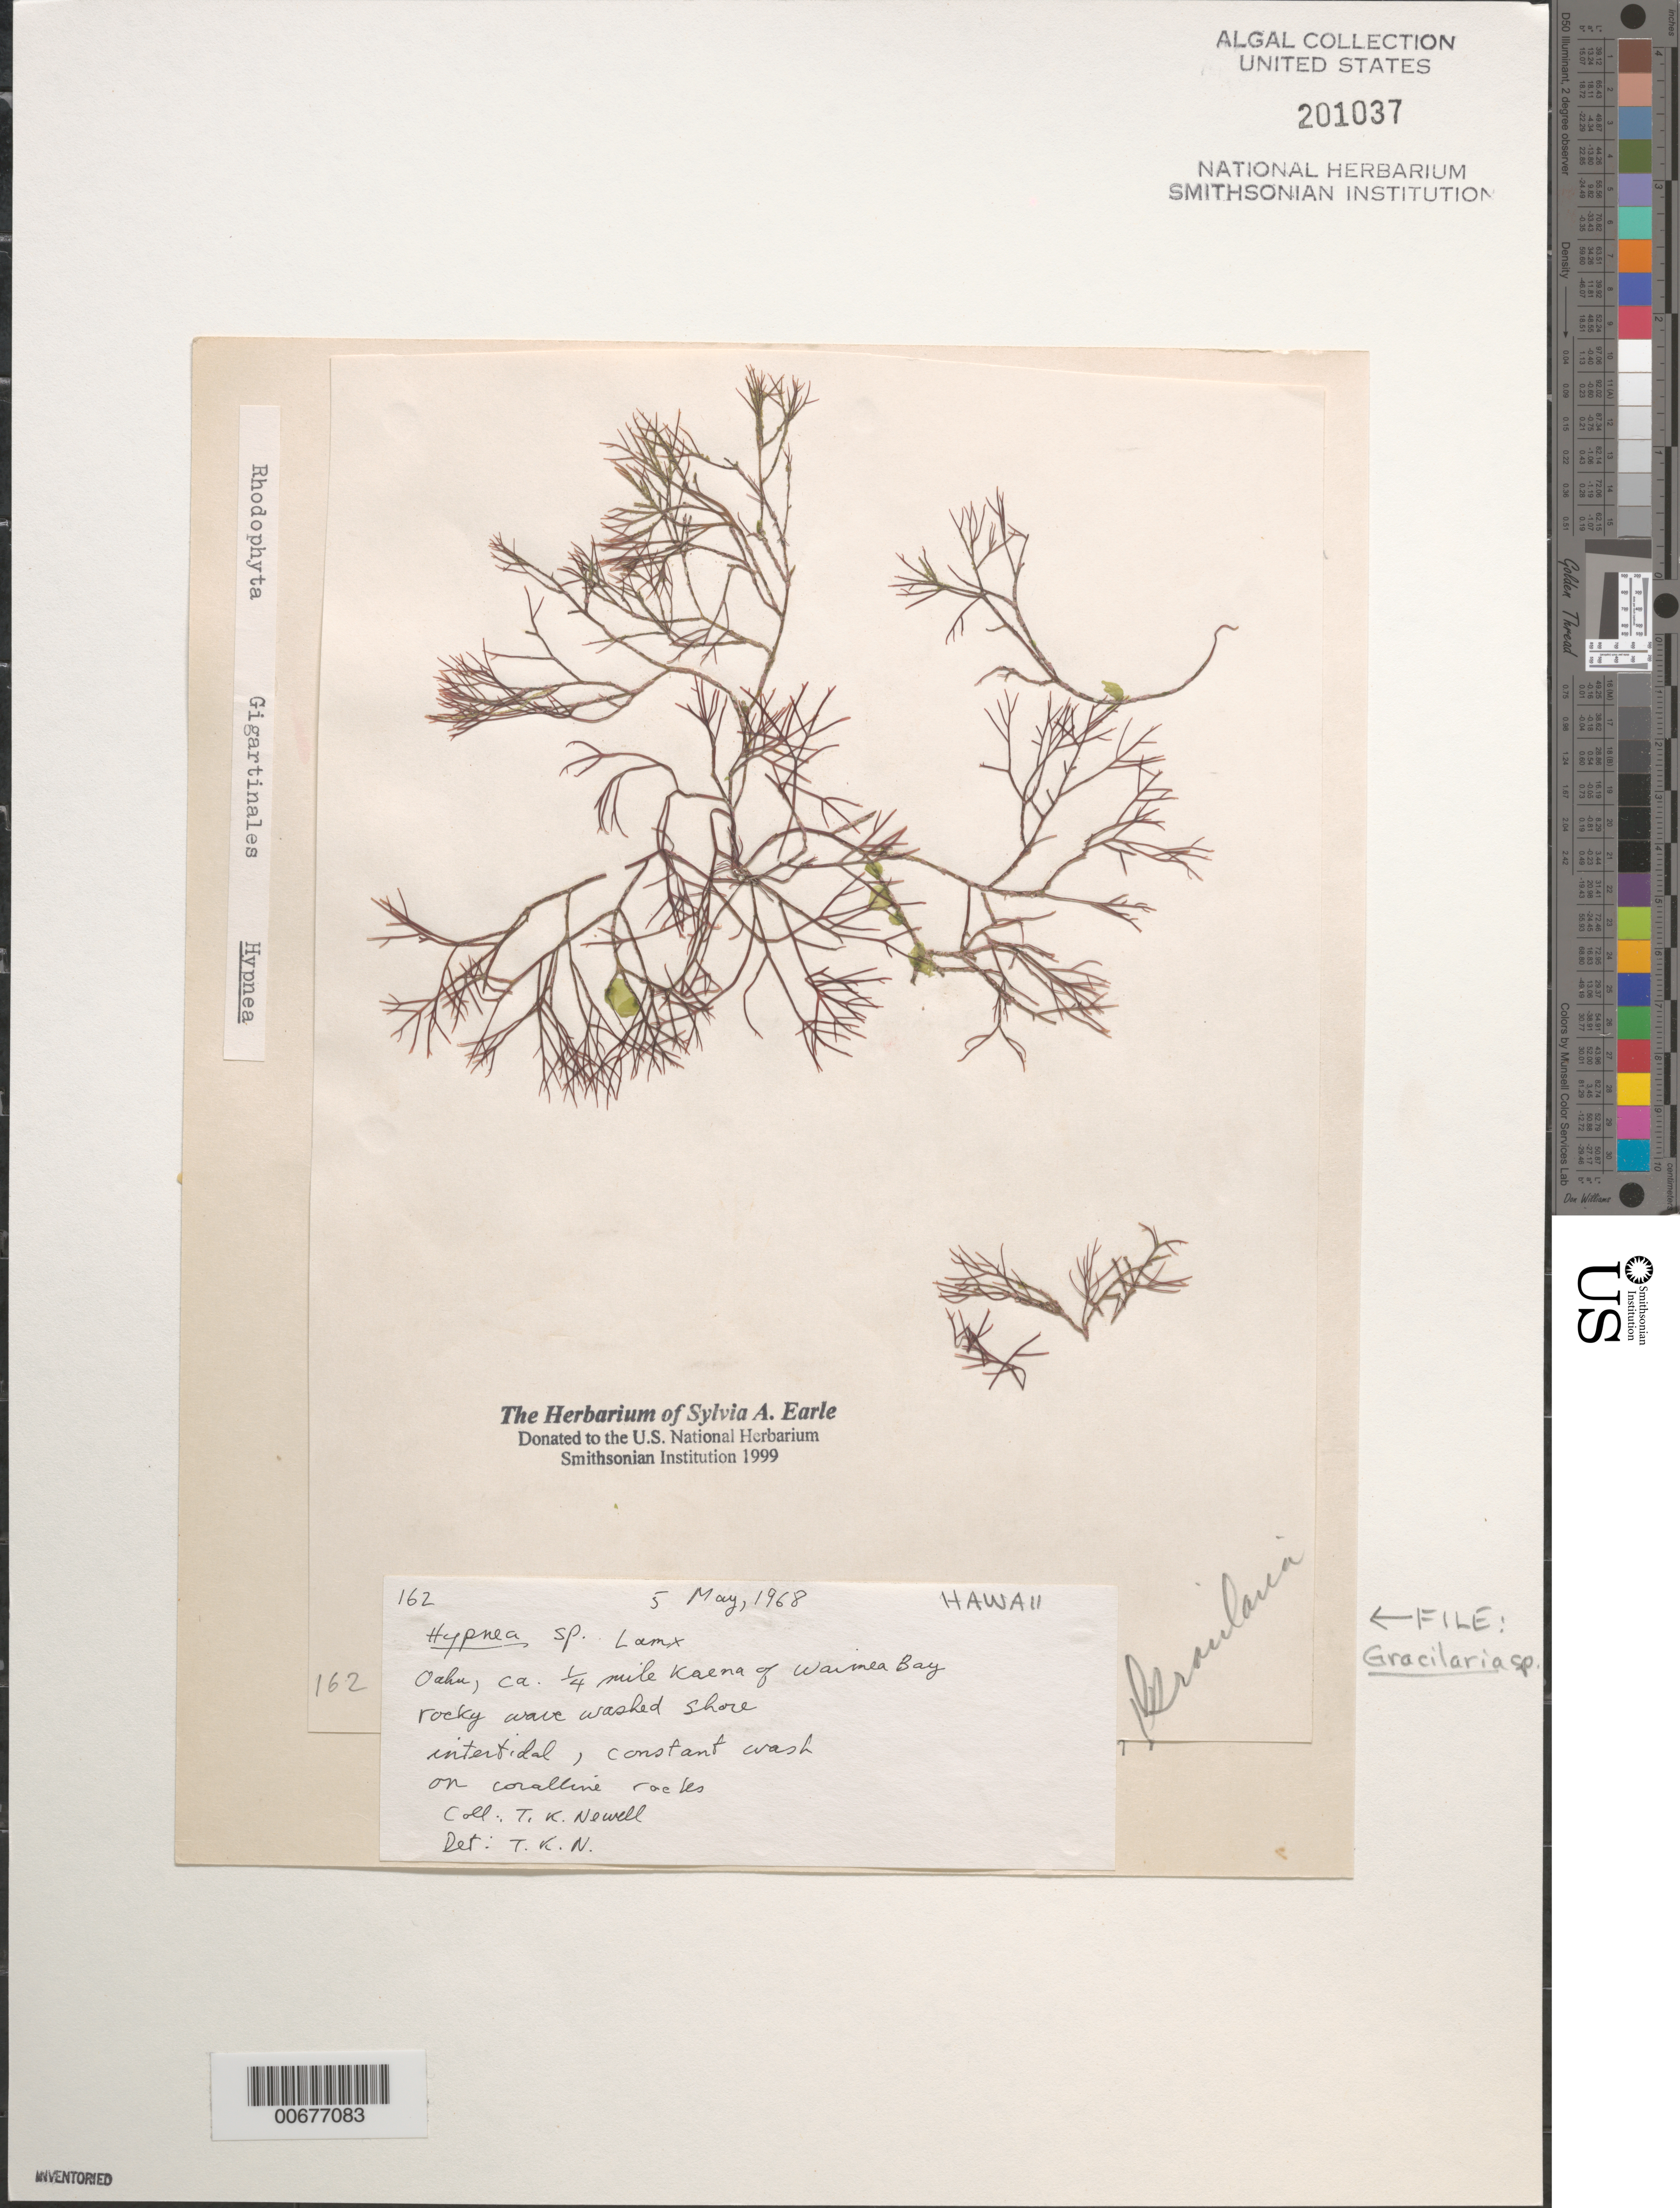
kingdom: Plantae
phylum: Rhodophyta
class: Florideophyceae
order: Gracilariales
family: Gracilariaceae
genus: Gracilaria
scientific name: Gracilaria sp.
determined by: Newell, Thomas K.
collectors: T. K. Newell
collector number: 162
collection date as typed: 05 May 1968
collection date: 1968-05-05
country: United States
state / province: Hawaii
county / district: Honolulu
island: Oahu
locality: Ca. 1/4th mile Kaena of Waimea Bay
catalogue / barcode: US 201037